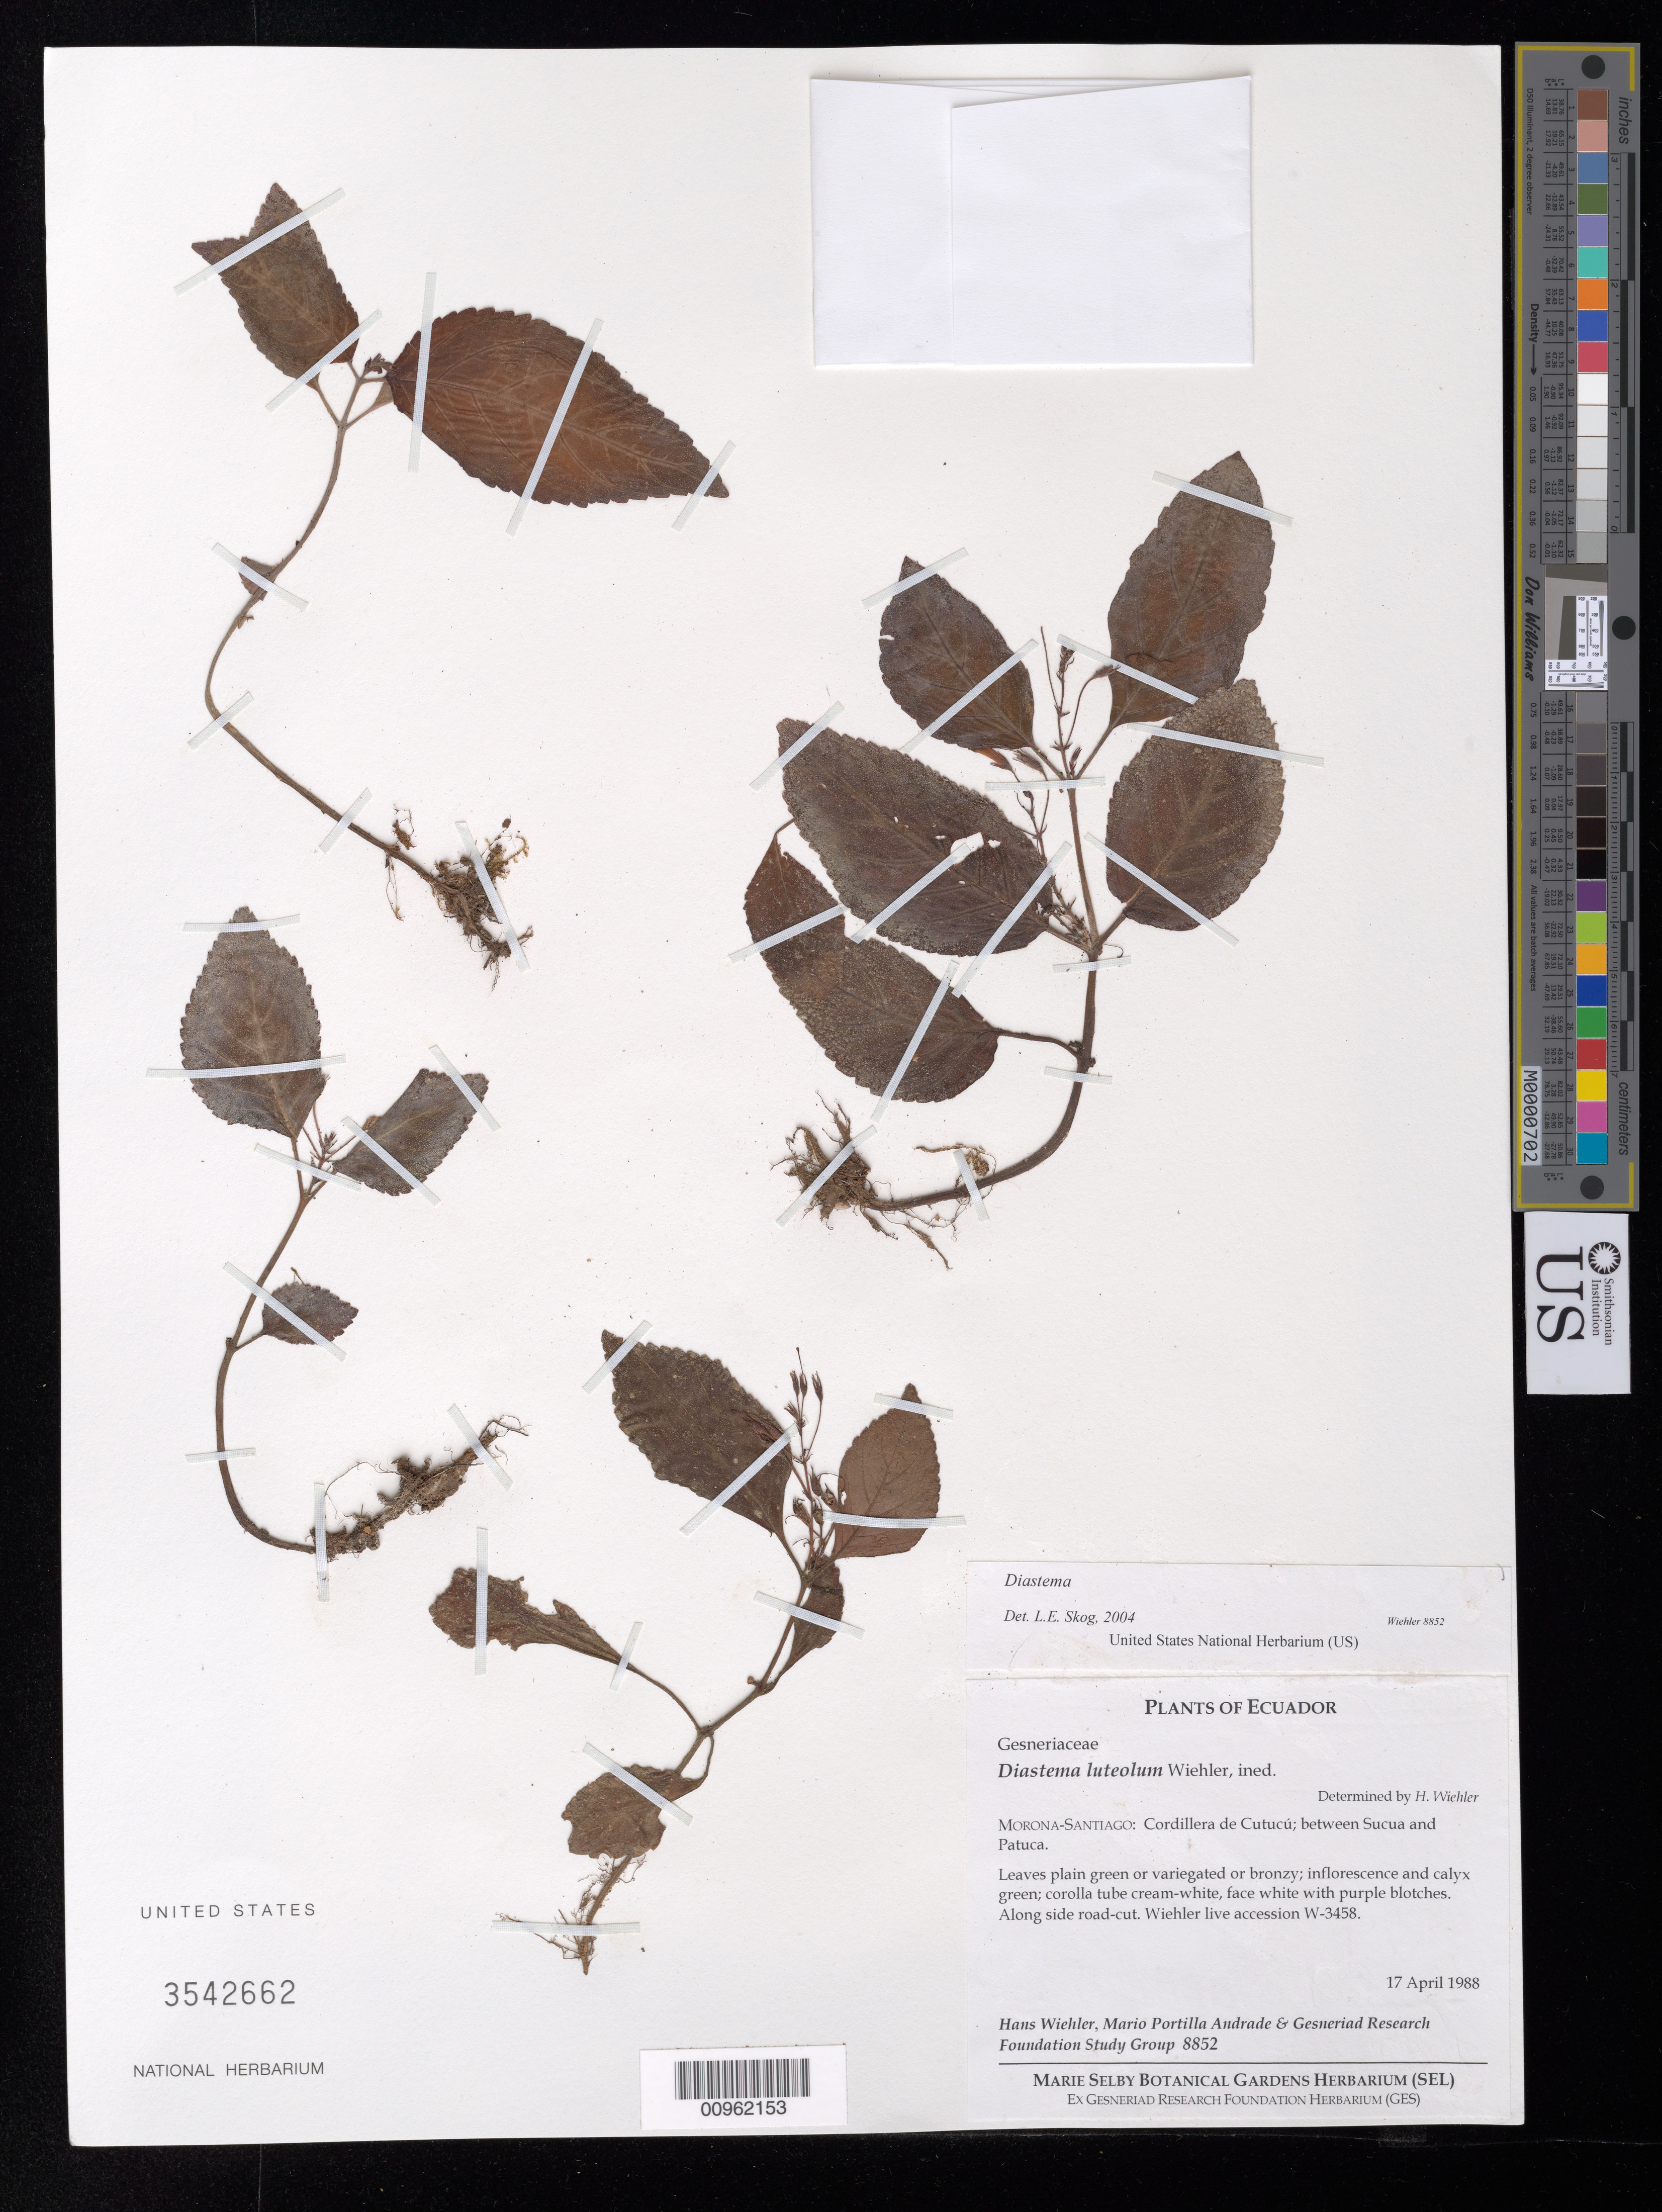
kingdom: Plantae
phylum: Tracheophyta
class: Magnoliopsida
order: Lamiales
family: Gesneriaceae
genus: Diastema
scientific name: Diastema sp.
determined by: Skog, Laurence E.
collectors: H. J. Wiehler, M. Portilla Andrade & GRF Study Group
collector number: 8852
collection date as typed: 17 Apr 1988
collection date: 1988-04-17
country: Ecuador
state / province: Morona-Santiago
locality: Morona-Sangiago: Cordillera de Cutucú, between Sucua and Patuca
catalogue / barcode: US 3542662